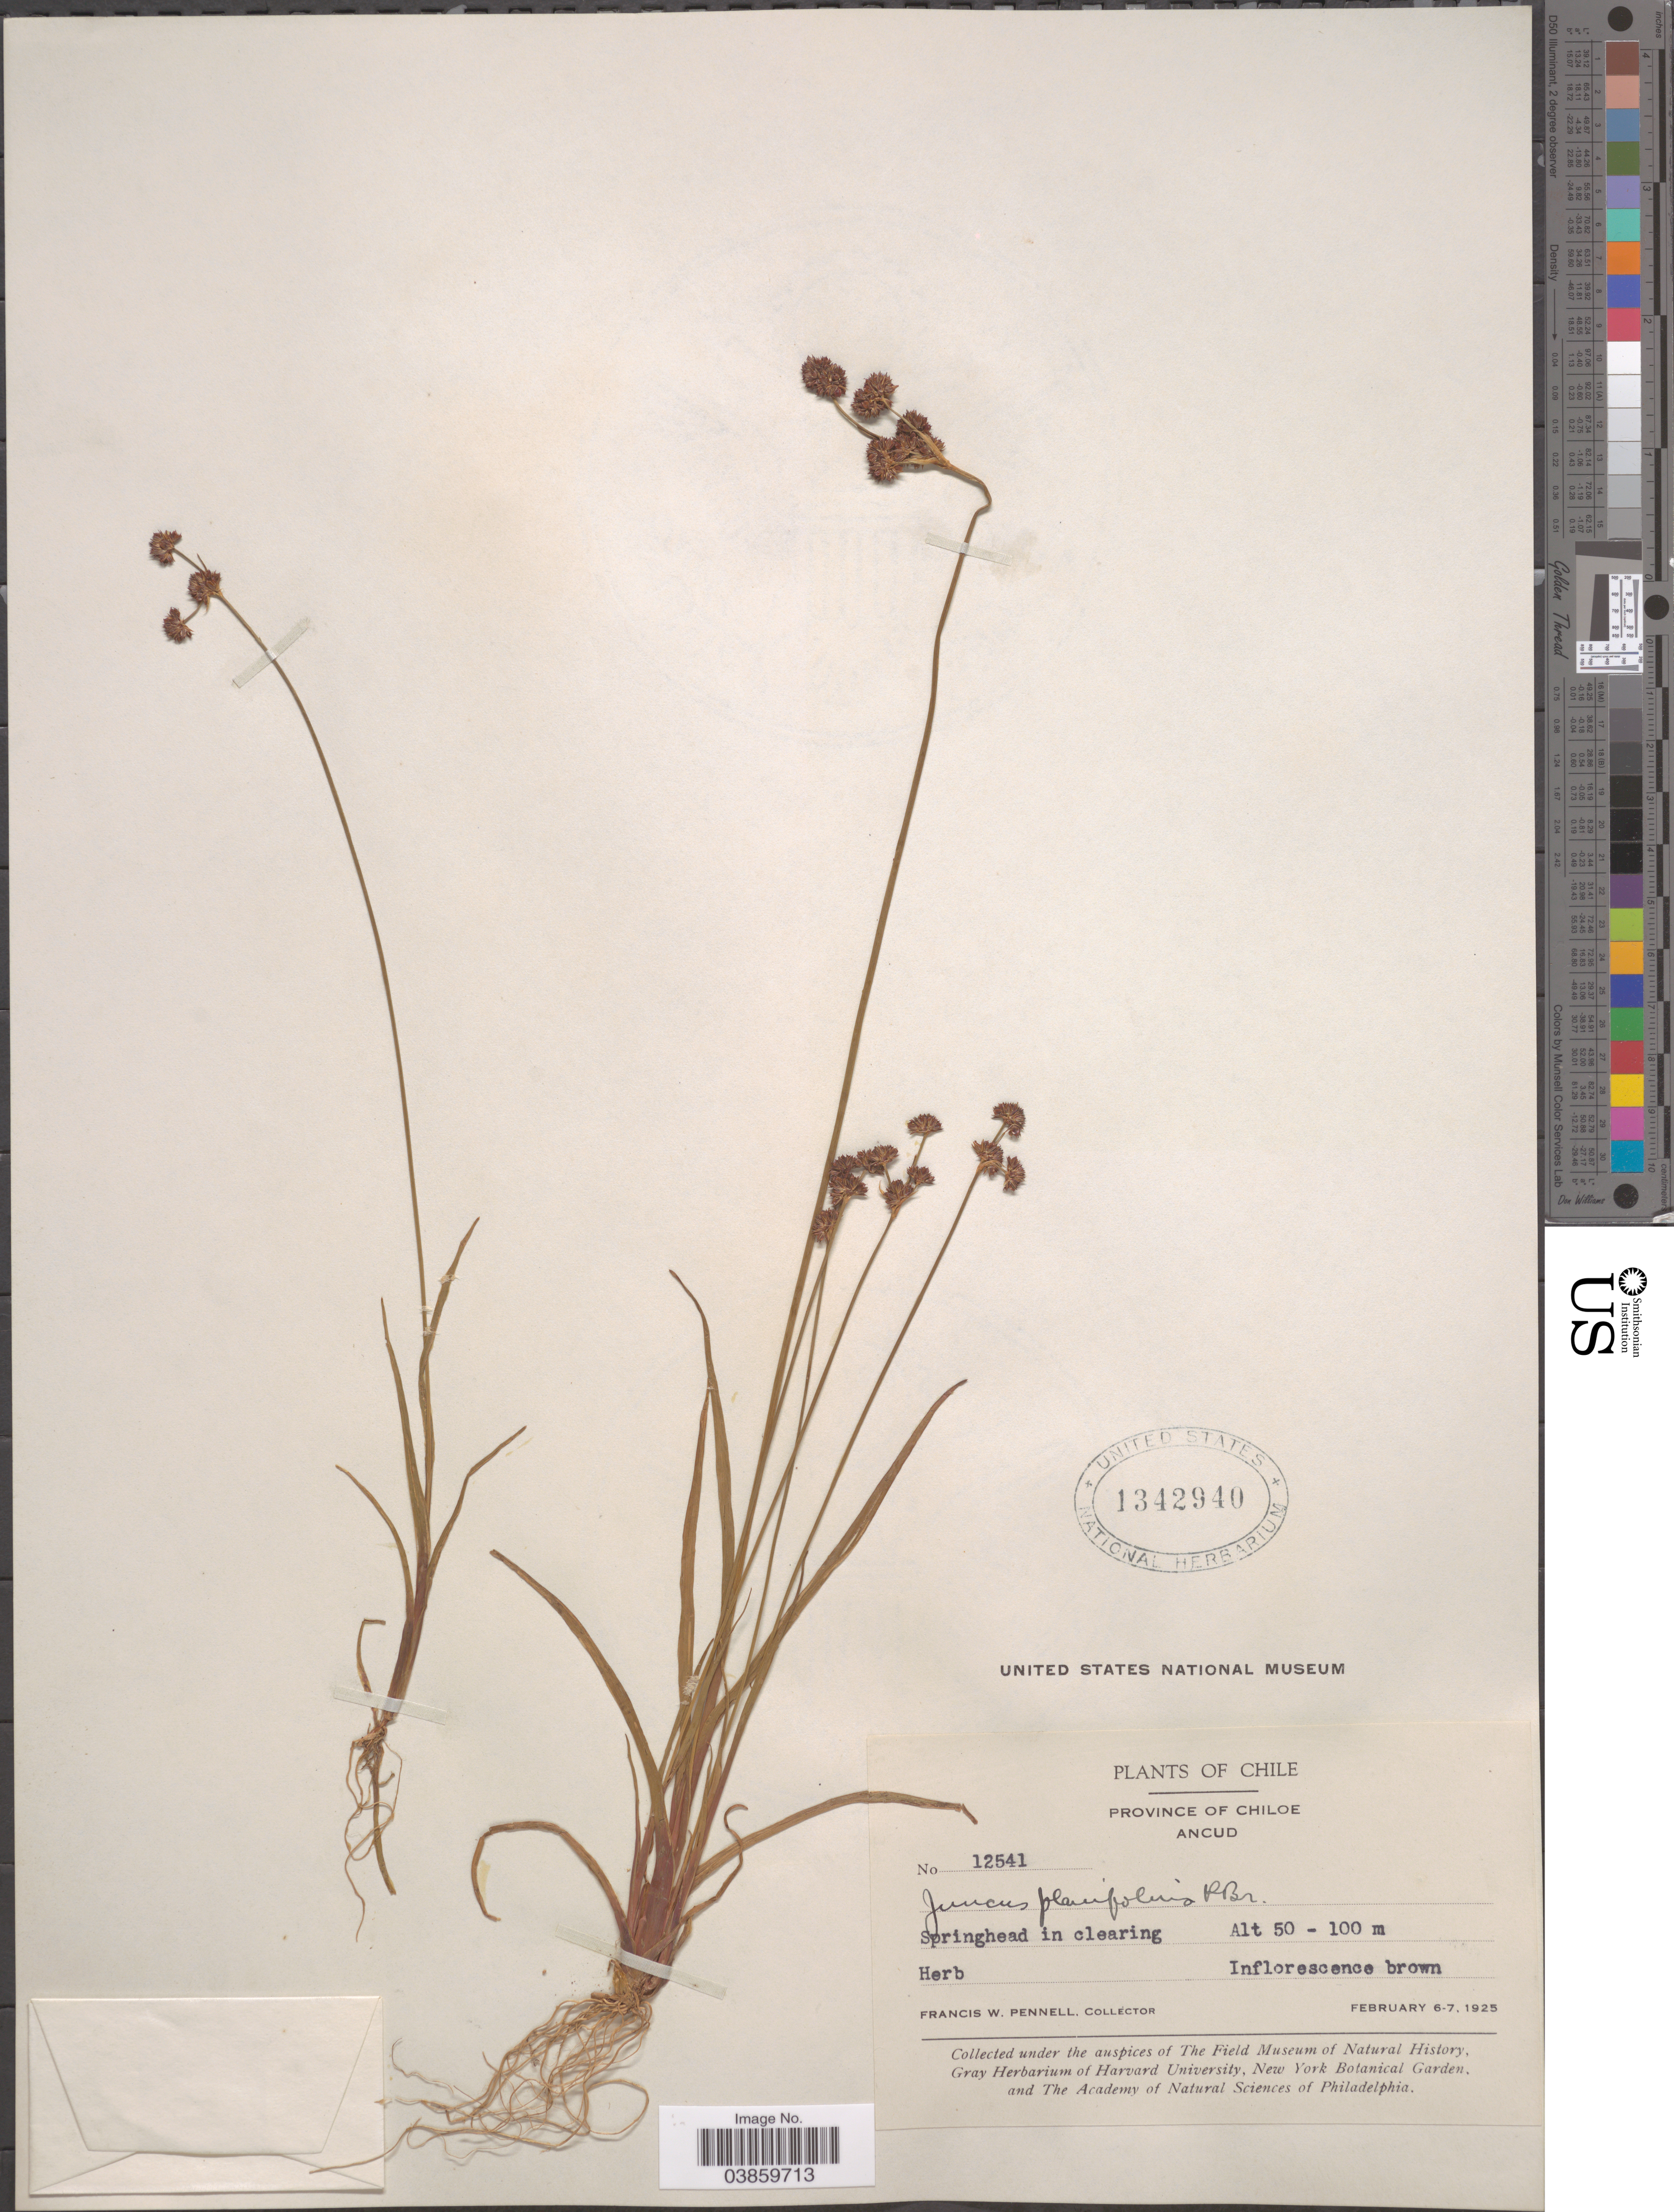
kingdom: Plantae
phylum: Tracheophyta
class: Liliopsida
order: Poales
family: Juncaceae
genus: Juncus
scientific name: Juncus planifolius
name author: R. Br.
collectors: F. W. Pennell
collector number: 12541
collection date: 1925-02-06/1925-02-07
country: Chile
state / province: Arica y Parinacota (XV)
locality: Province of Chiloe, Ancud.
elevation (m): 50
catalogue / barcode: US 1342940